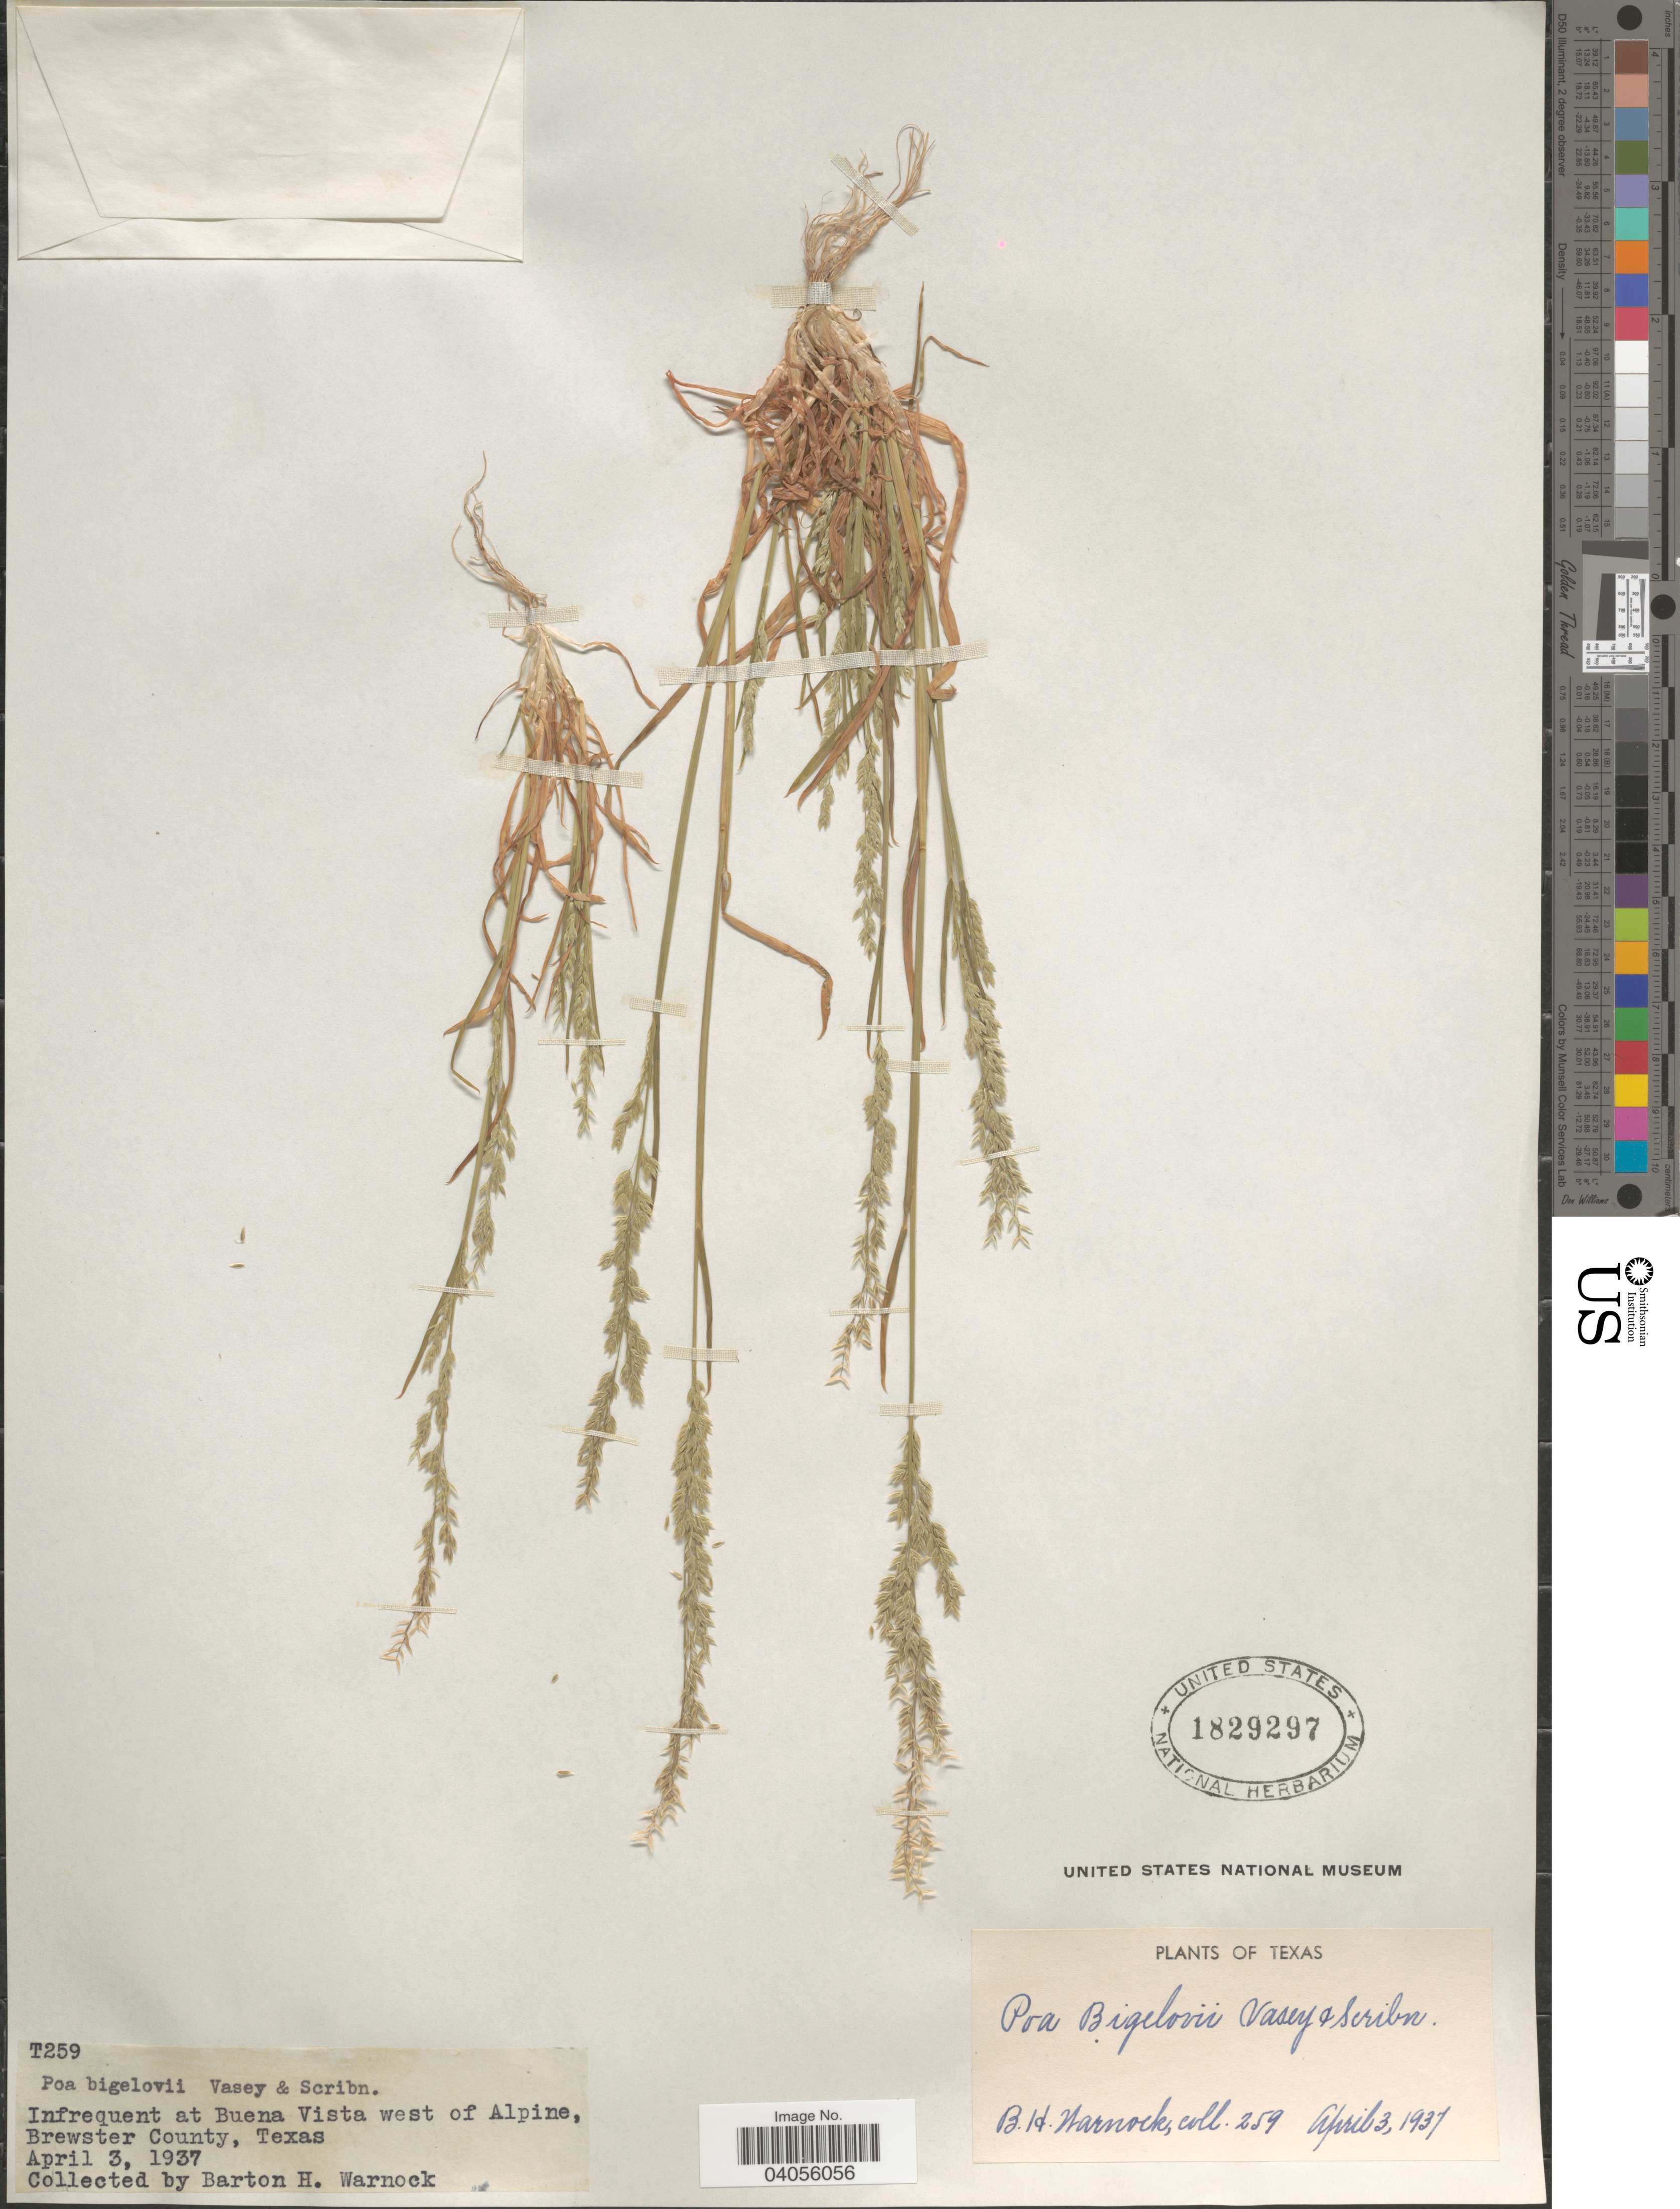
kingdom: Plantae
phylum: Tracheophyta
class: Liliopsida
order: Poales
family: Poaceae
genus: Poa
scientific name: Poa bigelovii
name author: Vasey & Scribn.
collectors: B. H. Warnock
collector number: T259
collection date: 1937-04-03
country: United States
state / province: Texas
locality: Infrequent at Buena Vista west of Alpine, Brewster County.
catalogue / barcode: US 1829297